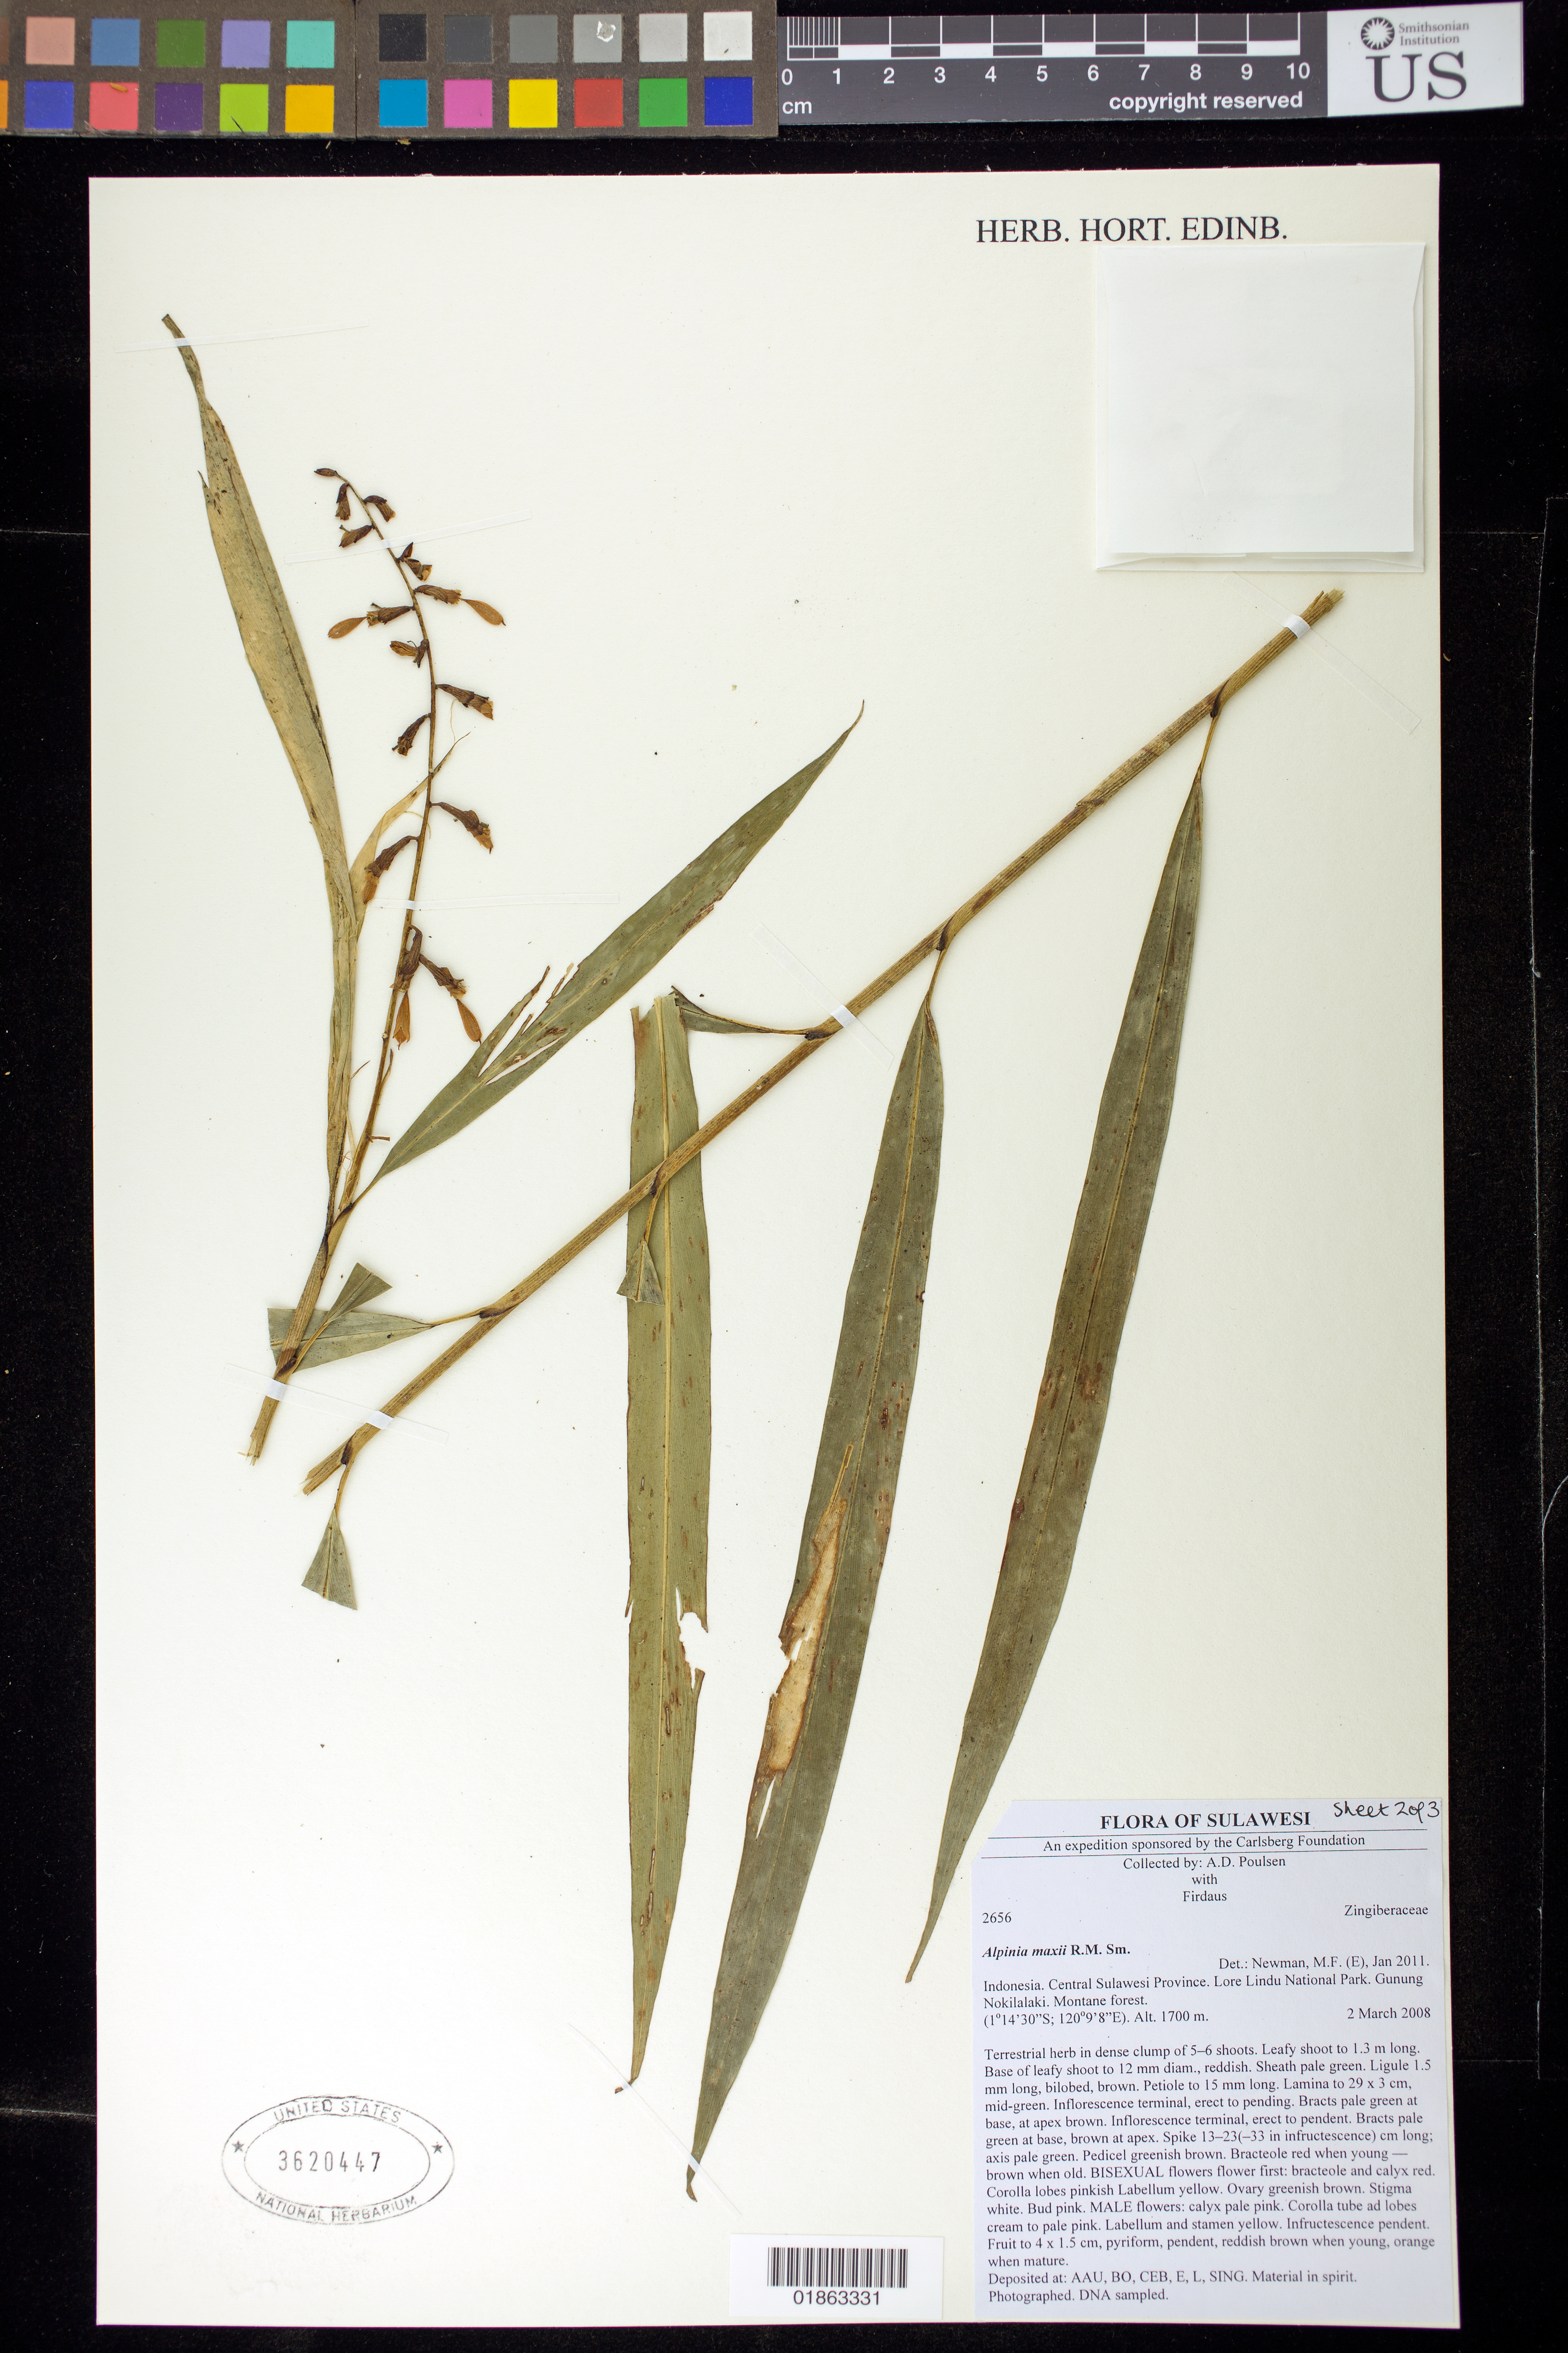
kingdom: Plantae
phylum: Tracheophyta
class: Liliopsida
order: Zingiberales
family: Zingiberaceae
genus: Alpinia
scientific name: Alpinia maxii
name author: R.M. Sm.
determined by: Newman, M. F.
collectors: A. D. Poulsen & Firdaus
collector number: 2656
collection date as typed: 2 March 2008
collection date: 2008-03-02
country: Indonesia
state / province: Sulawesi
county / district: Sulawesi Tengah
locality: Lore Lindu National Park. Gunung Nokilalaki.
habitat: Montane forest.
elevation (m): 1700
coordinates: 1 14 30 S, 120 9 8 E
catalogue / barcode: US 3620447